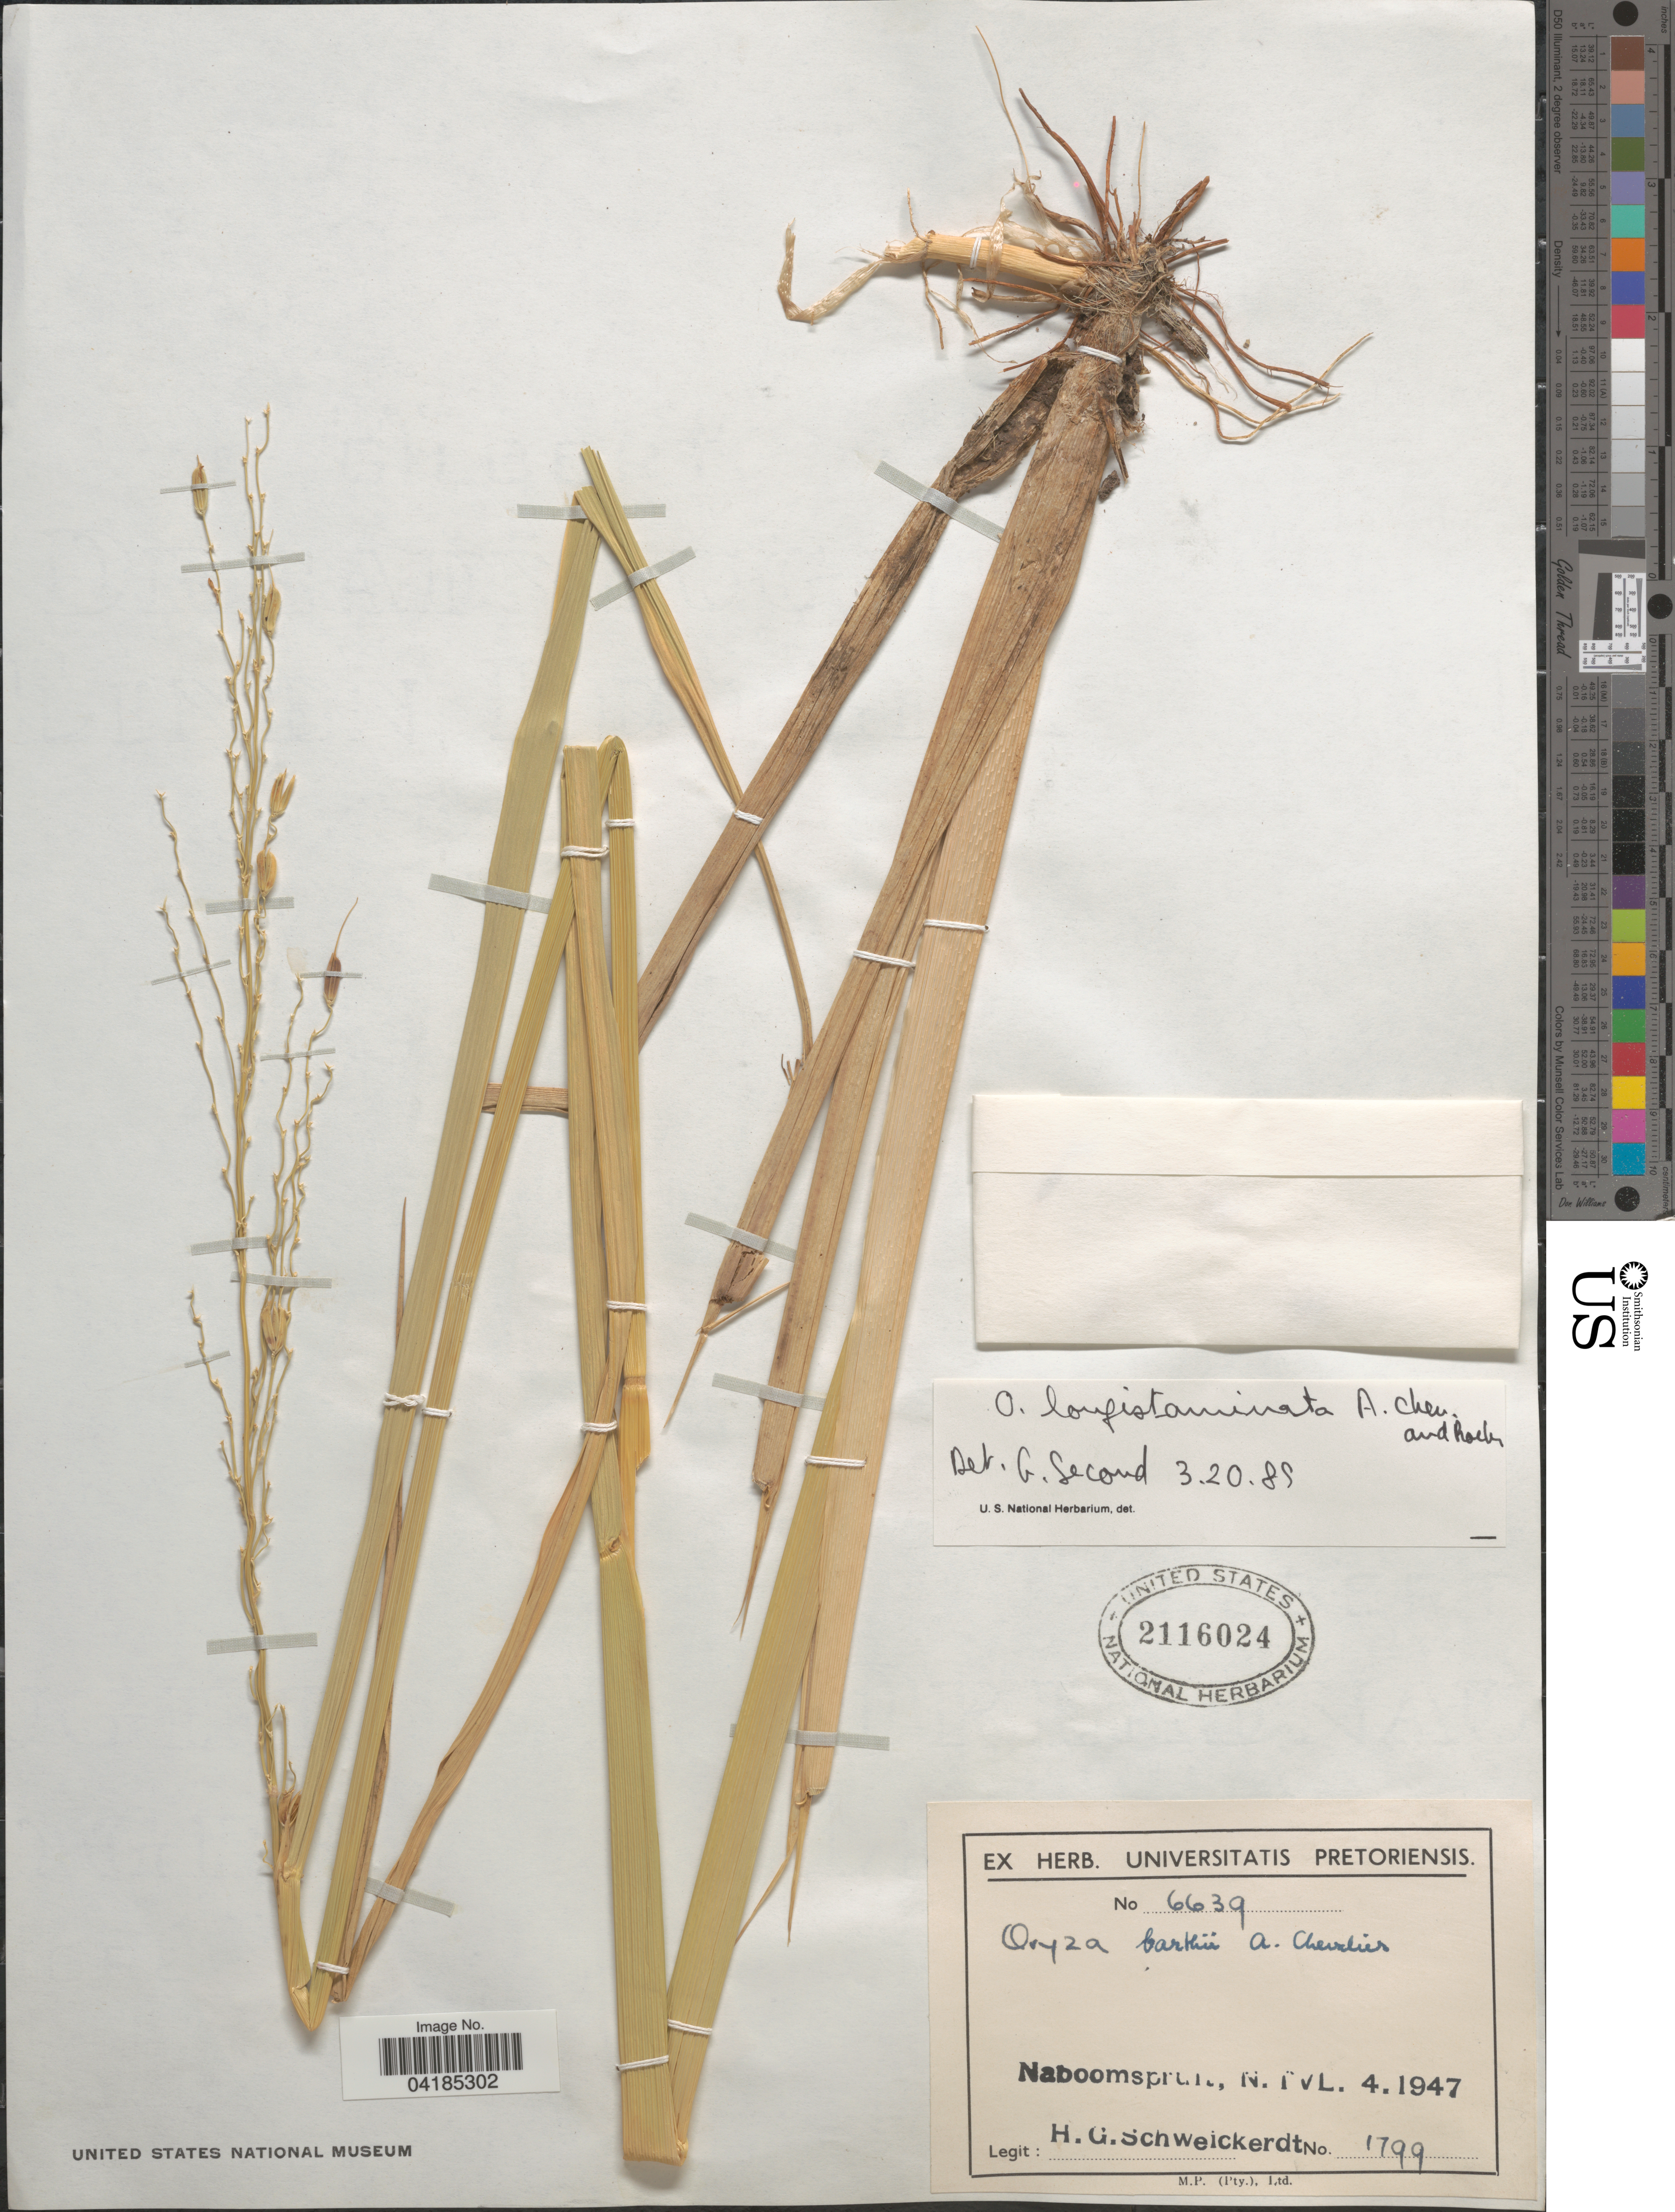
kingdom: Plantae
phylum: Tracheophyta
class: Liliopsida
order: Poales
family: Poaceae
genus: Oryza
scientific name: Oryza longistaminata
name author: A. Chev. & Roehr.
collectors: H. Schweickerdt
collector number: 1799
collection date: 1947-04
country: South Africa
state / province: Limpopo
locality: Naboomspruit, N. TVL.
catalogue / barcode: US 2116024